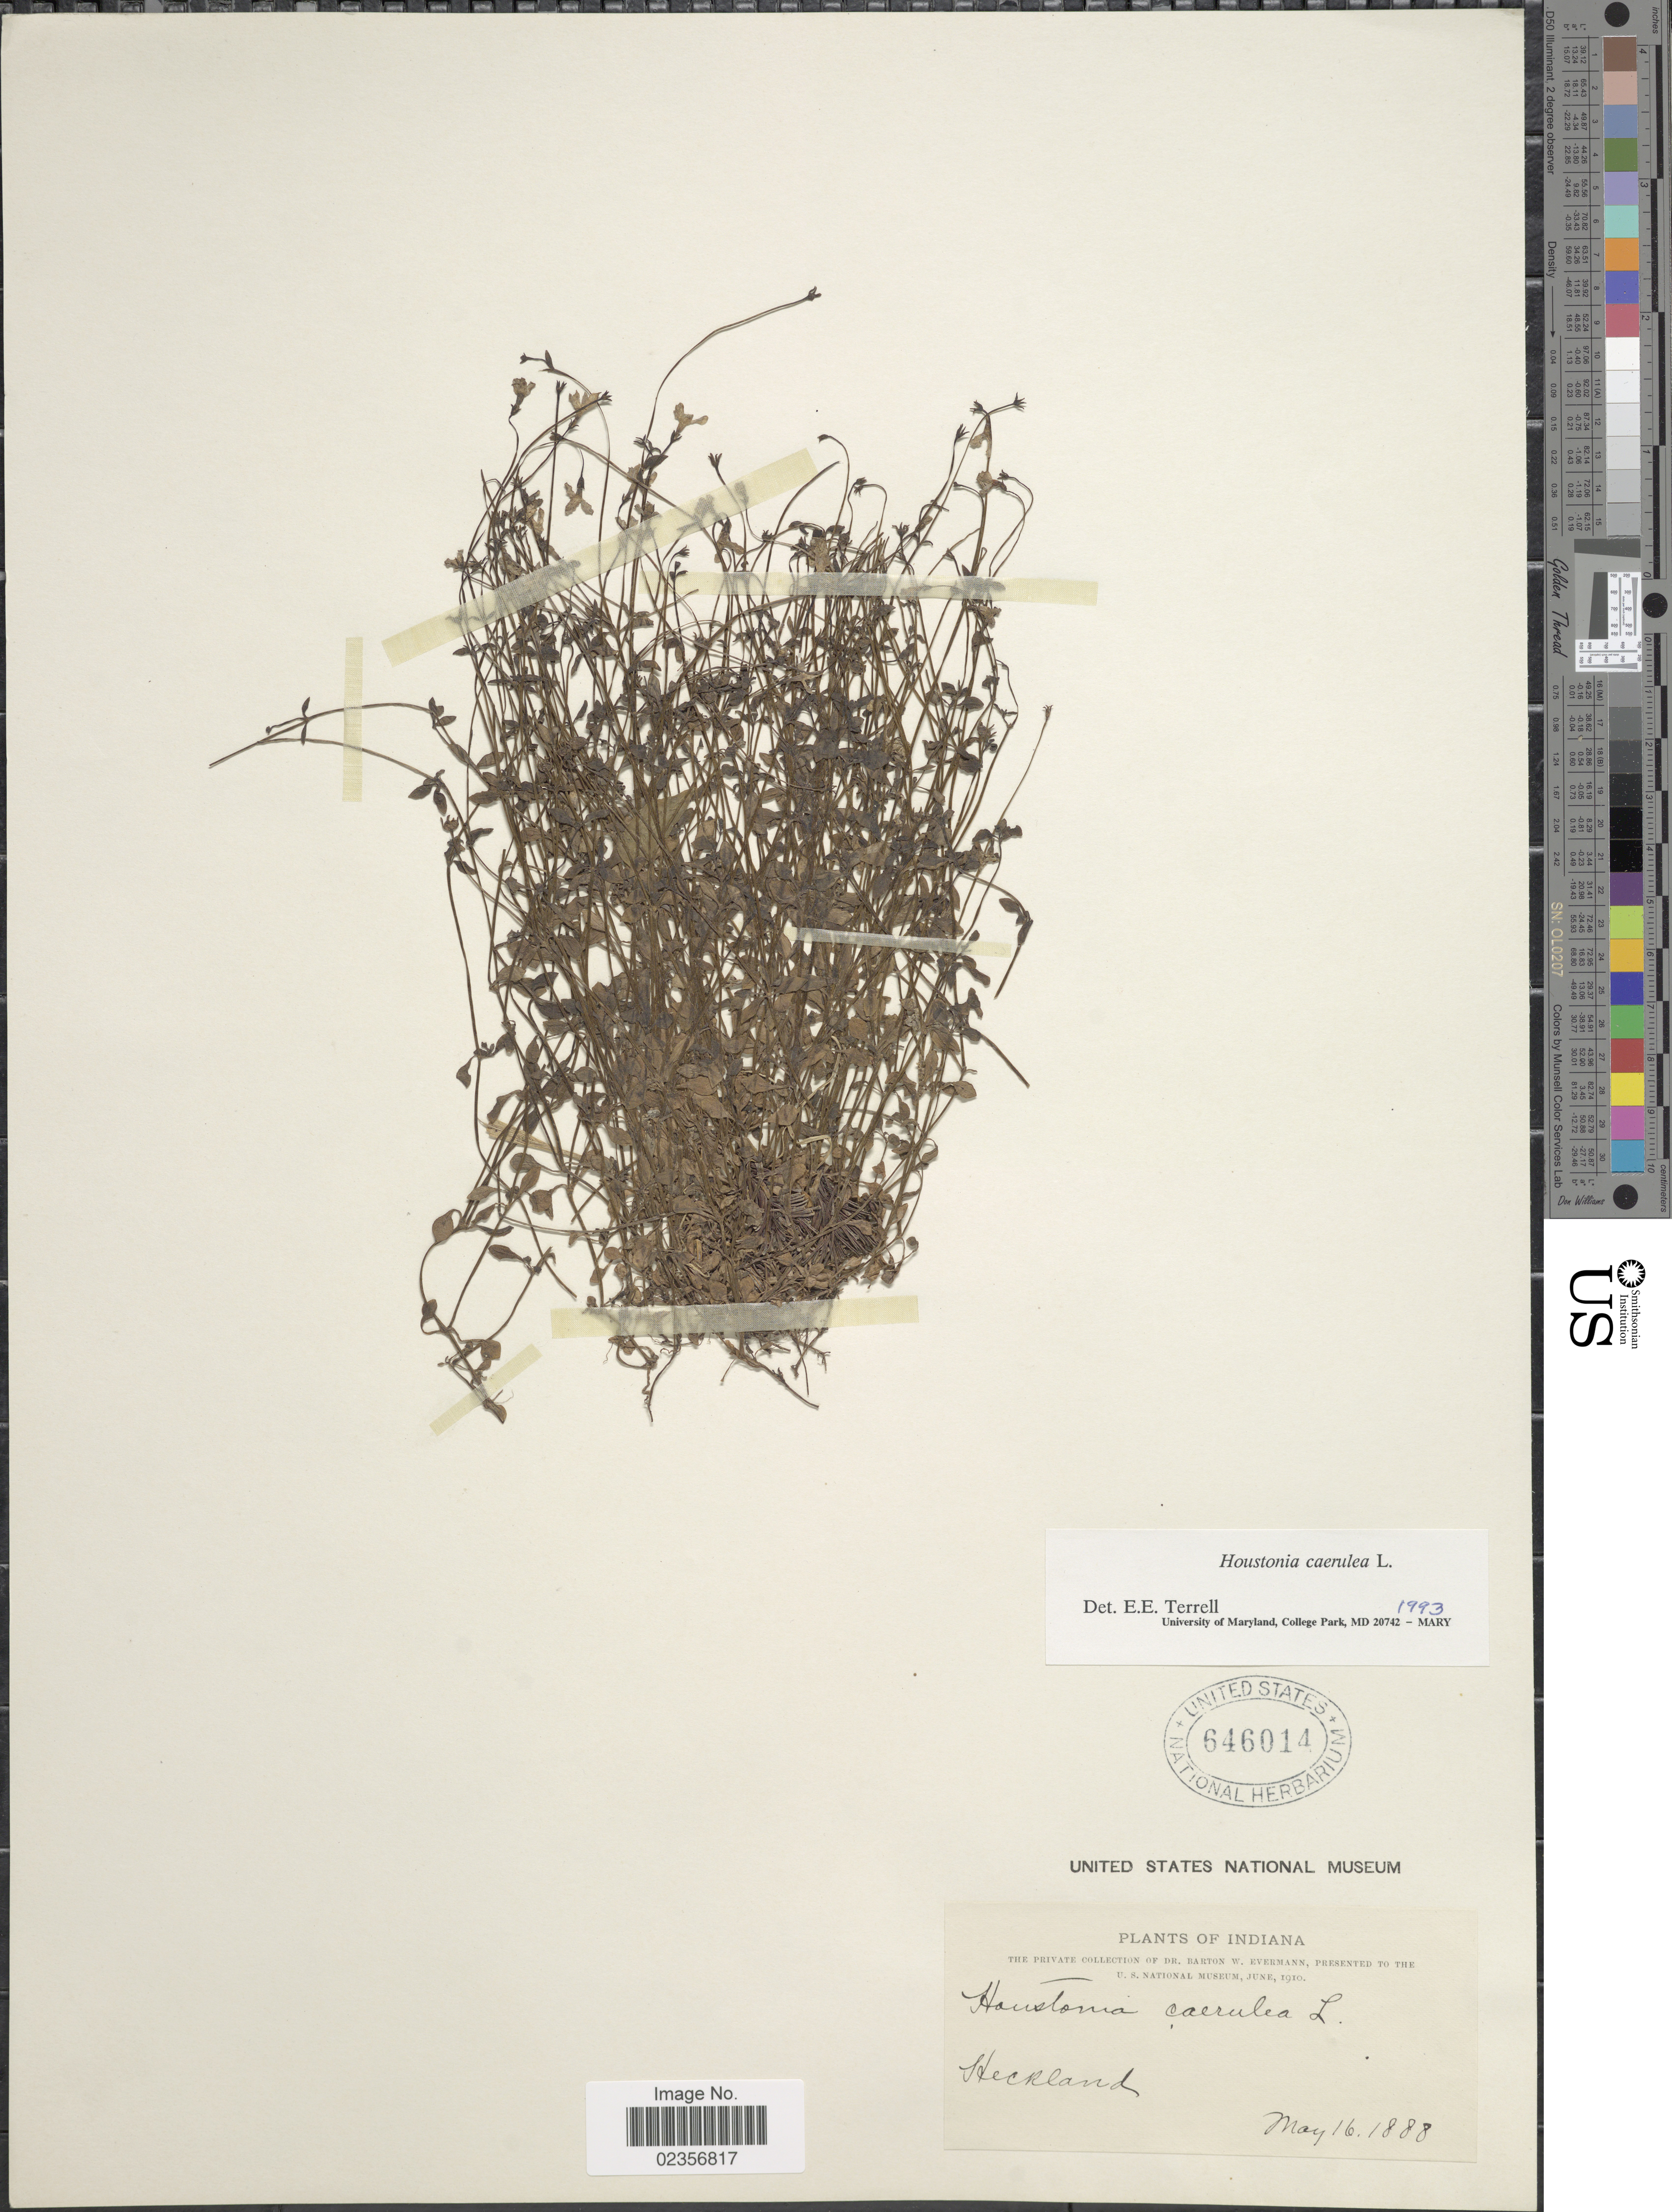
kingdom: Plantae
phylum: Tracheophyta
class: Magnoliopsida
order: Gentianales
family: Rubiaceae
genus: Houstonia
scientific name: Houstonia caerulea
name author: L.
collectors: B. W. Evermann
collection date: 1888-05-16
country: United States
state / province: Indiana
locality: Heckland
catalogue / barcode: US 646014